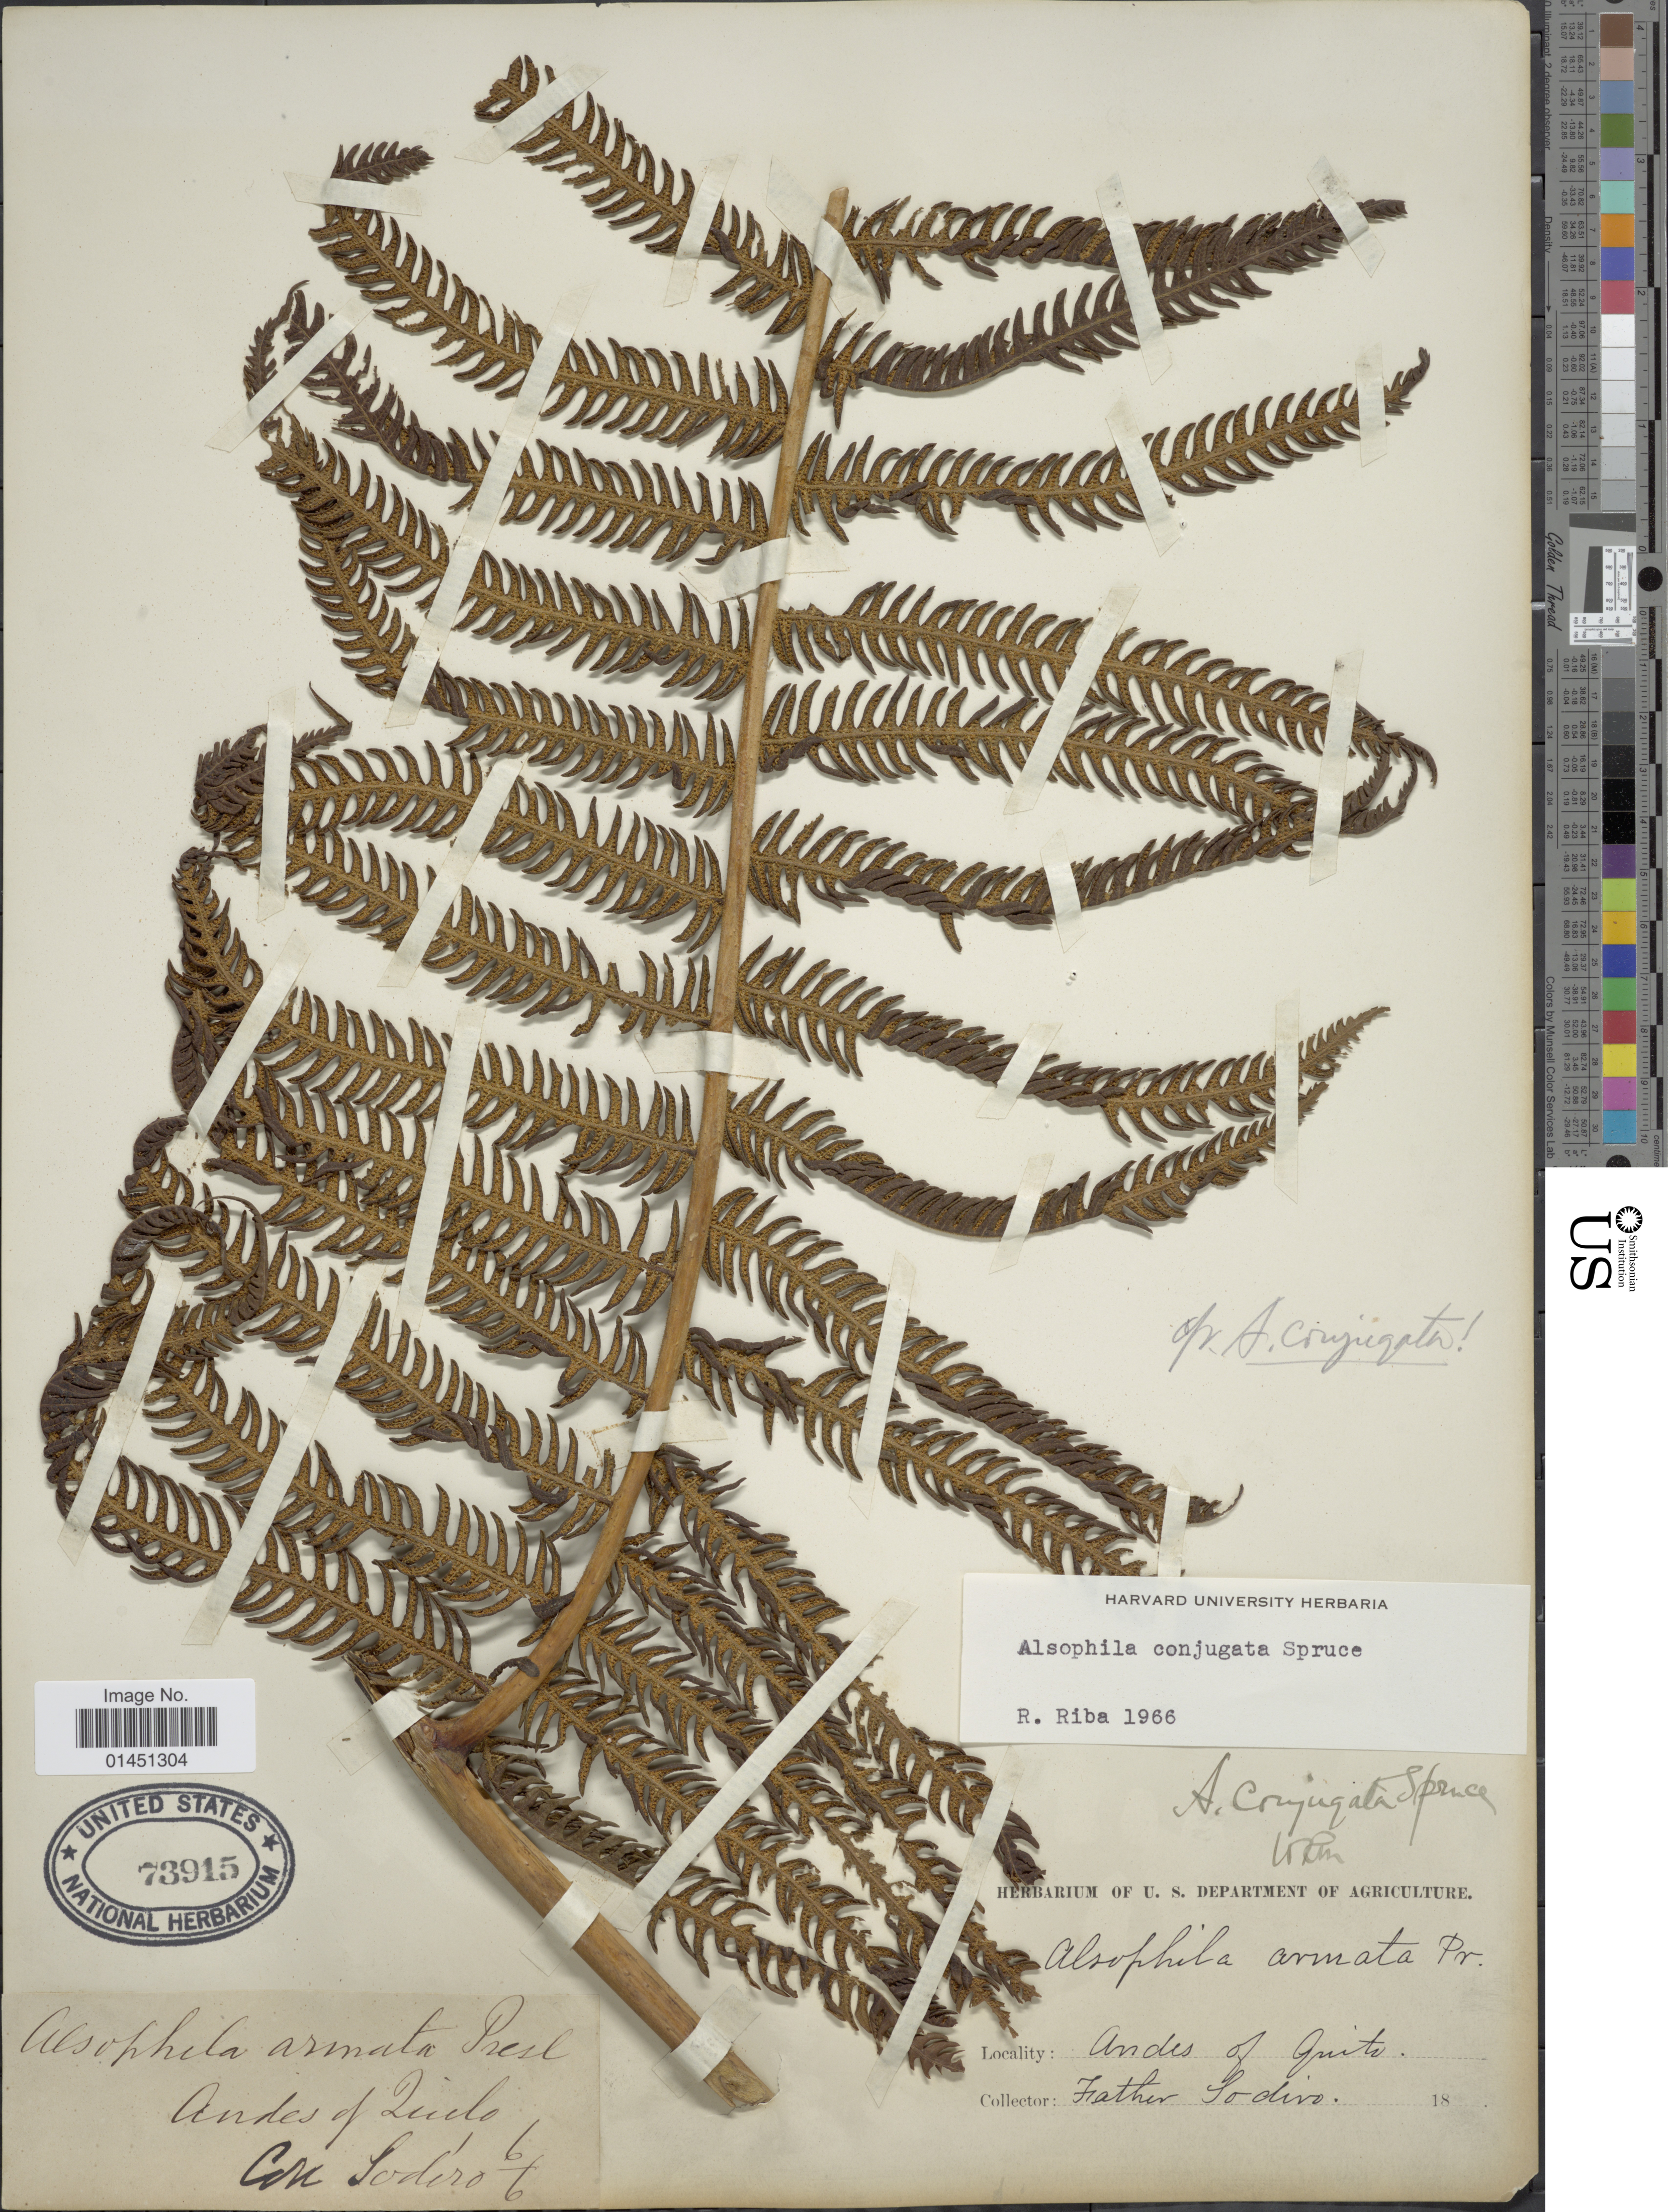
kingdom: Plantae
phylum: Tracheophyta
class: Polypodiopsida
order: Cyatheales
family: Cyatheaceae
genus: Cyathea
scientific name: Cyathea conjugata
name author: (Hook.) Domin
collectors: L. Sodiro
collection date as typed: Transcribed d/m/y: /6/01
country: Ecuador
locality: Andes of Quito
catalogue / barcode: US 73915